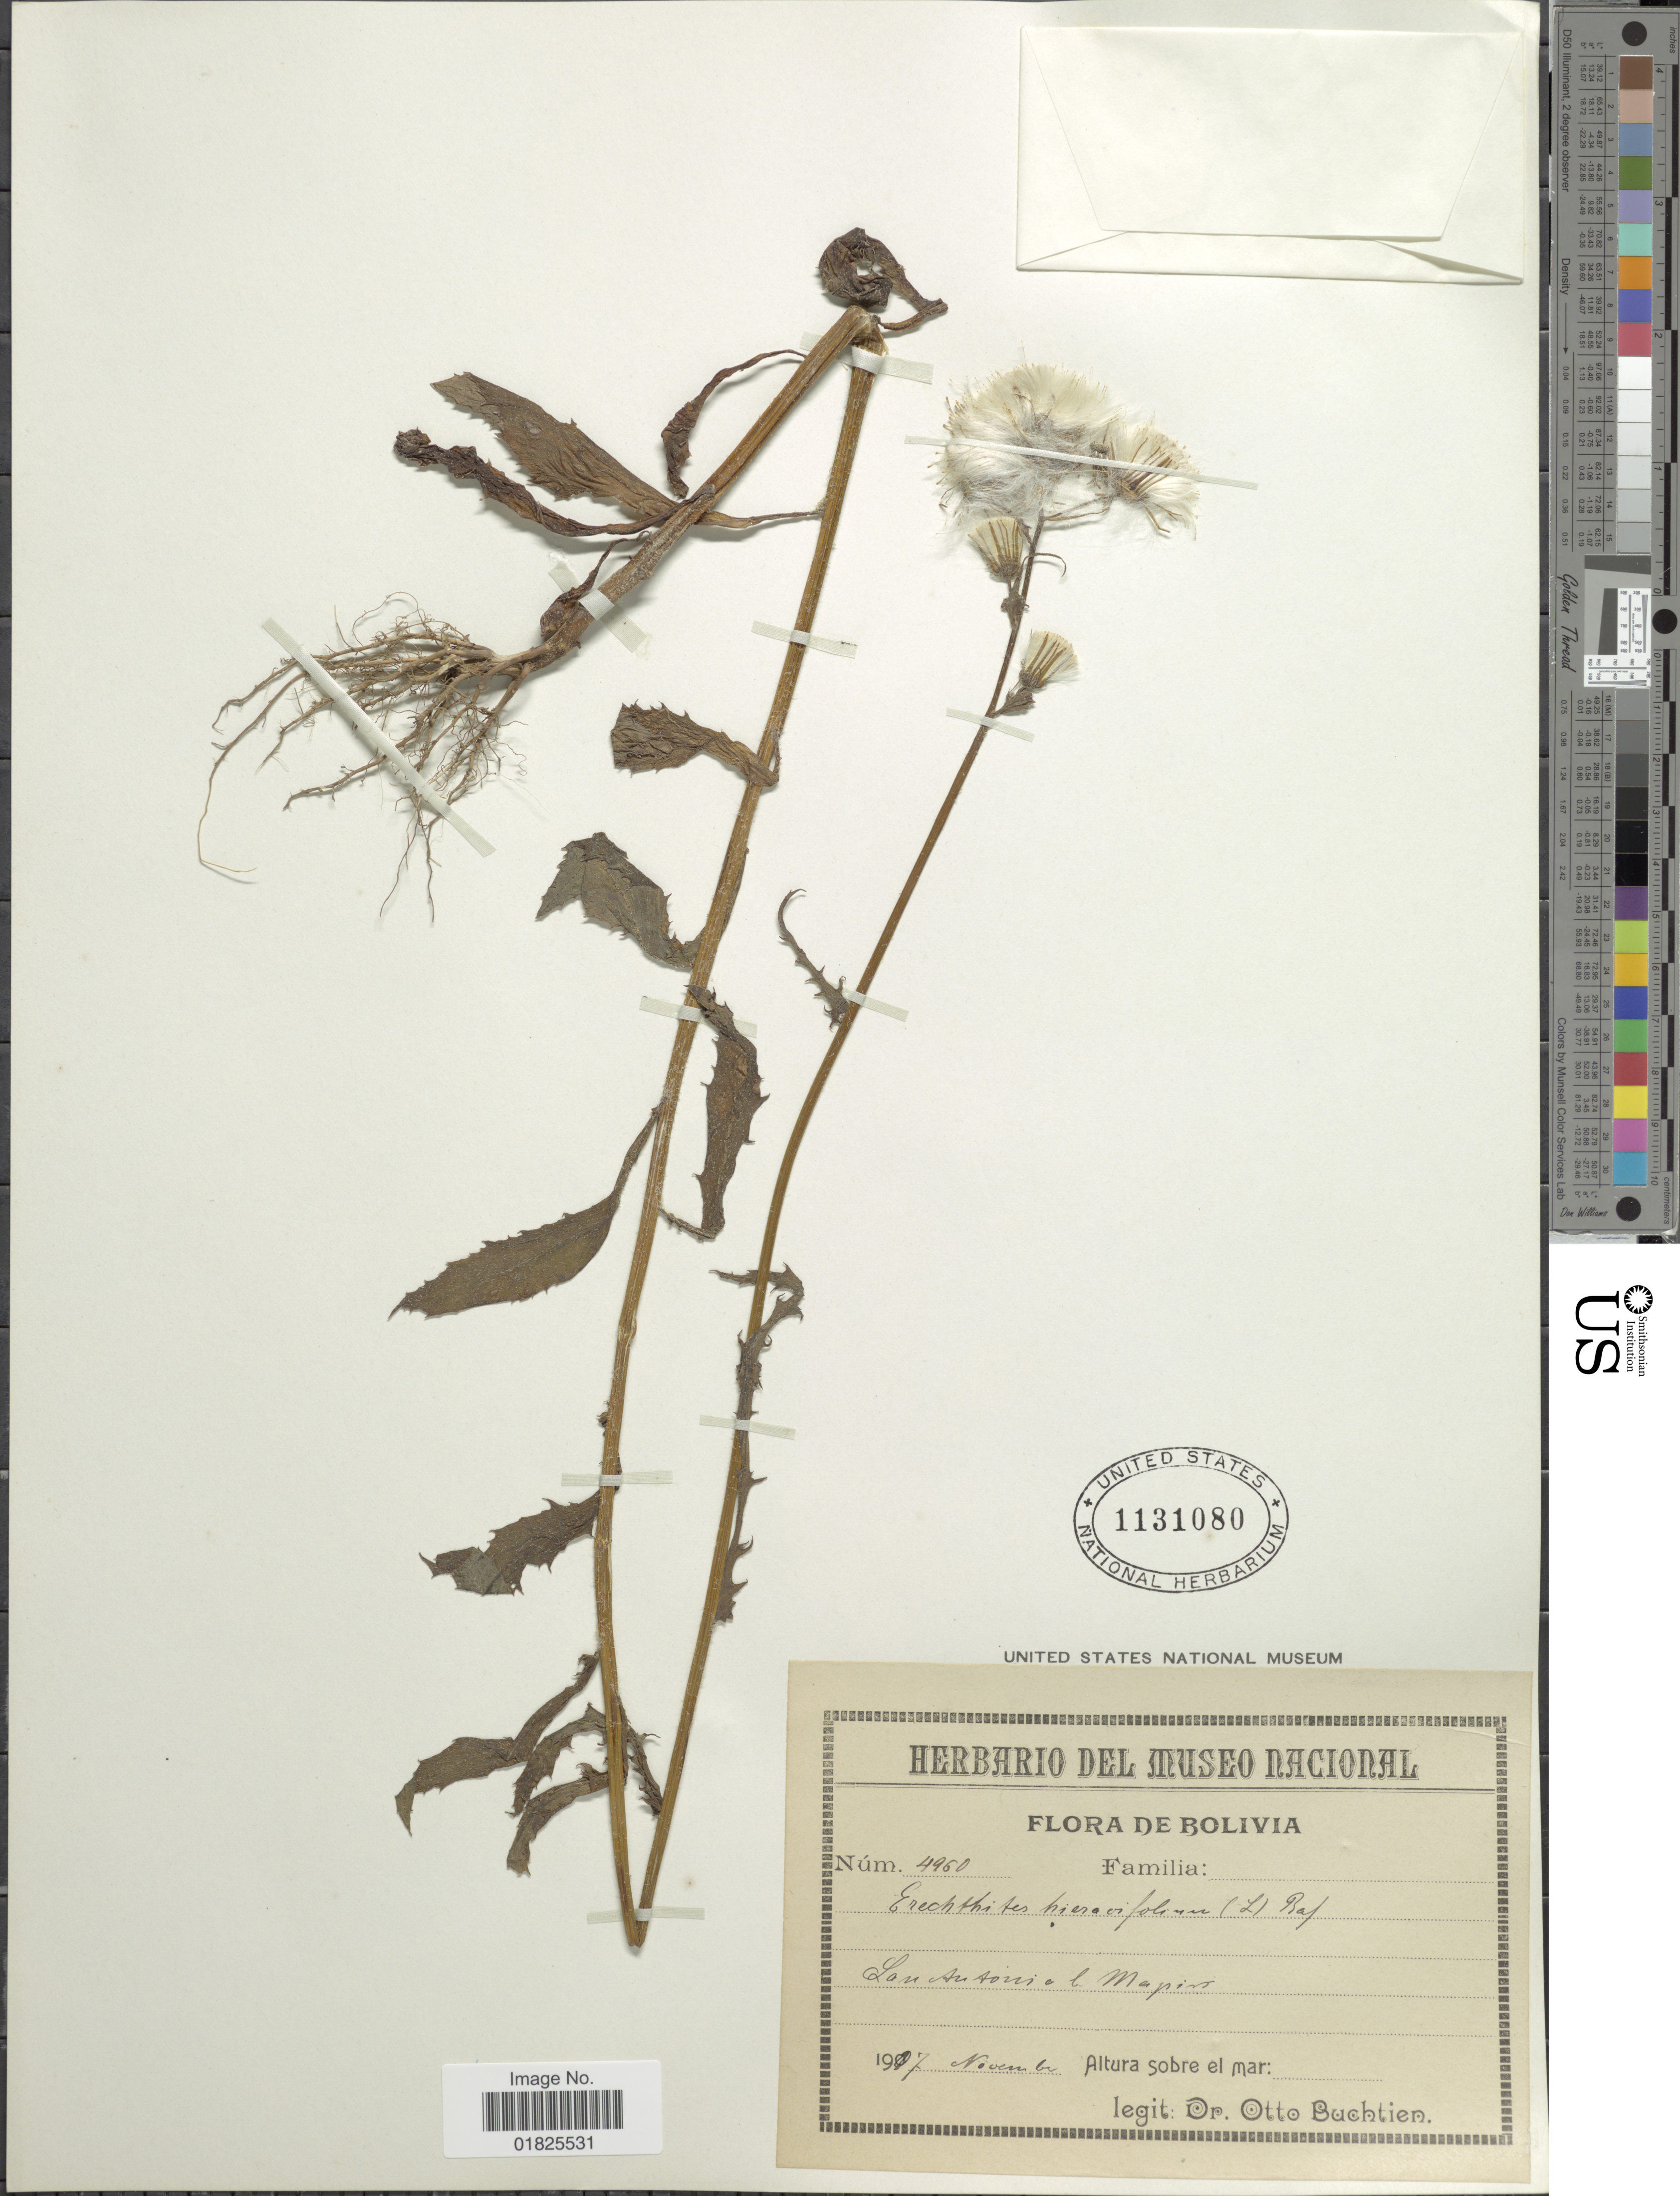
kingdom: Plantae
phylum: Tracheophyta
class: Magnoliopsida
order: Asterales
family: Asteraceae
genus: Erechtites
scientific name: Erechtites hieraciifolius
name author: (L.) Raf. ex DC.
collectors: O. Buchtien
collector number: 4960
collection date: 1907-11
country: Bolivia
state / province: La Paz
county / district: Mapiri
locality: San Antonio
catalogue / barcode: US 1131080